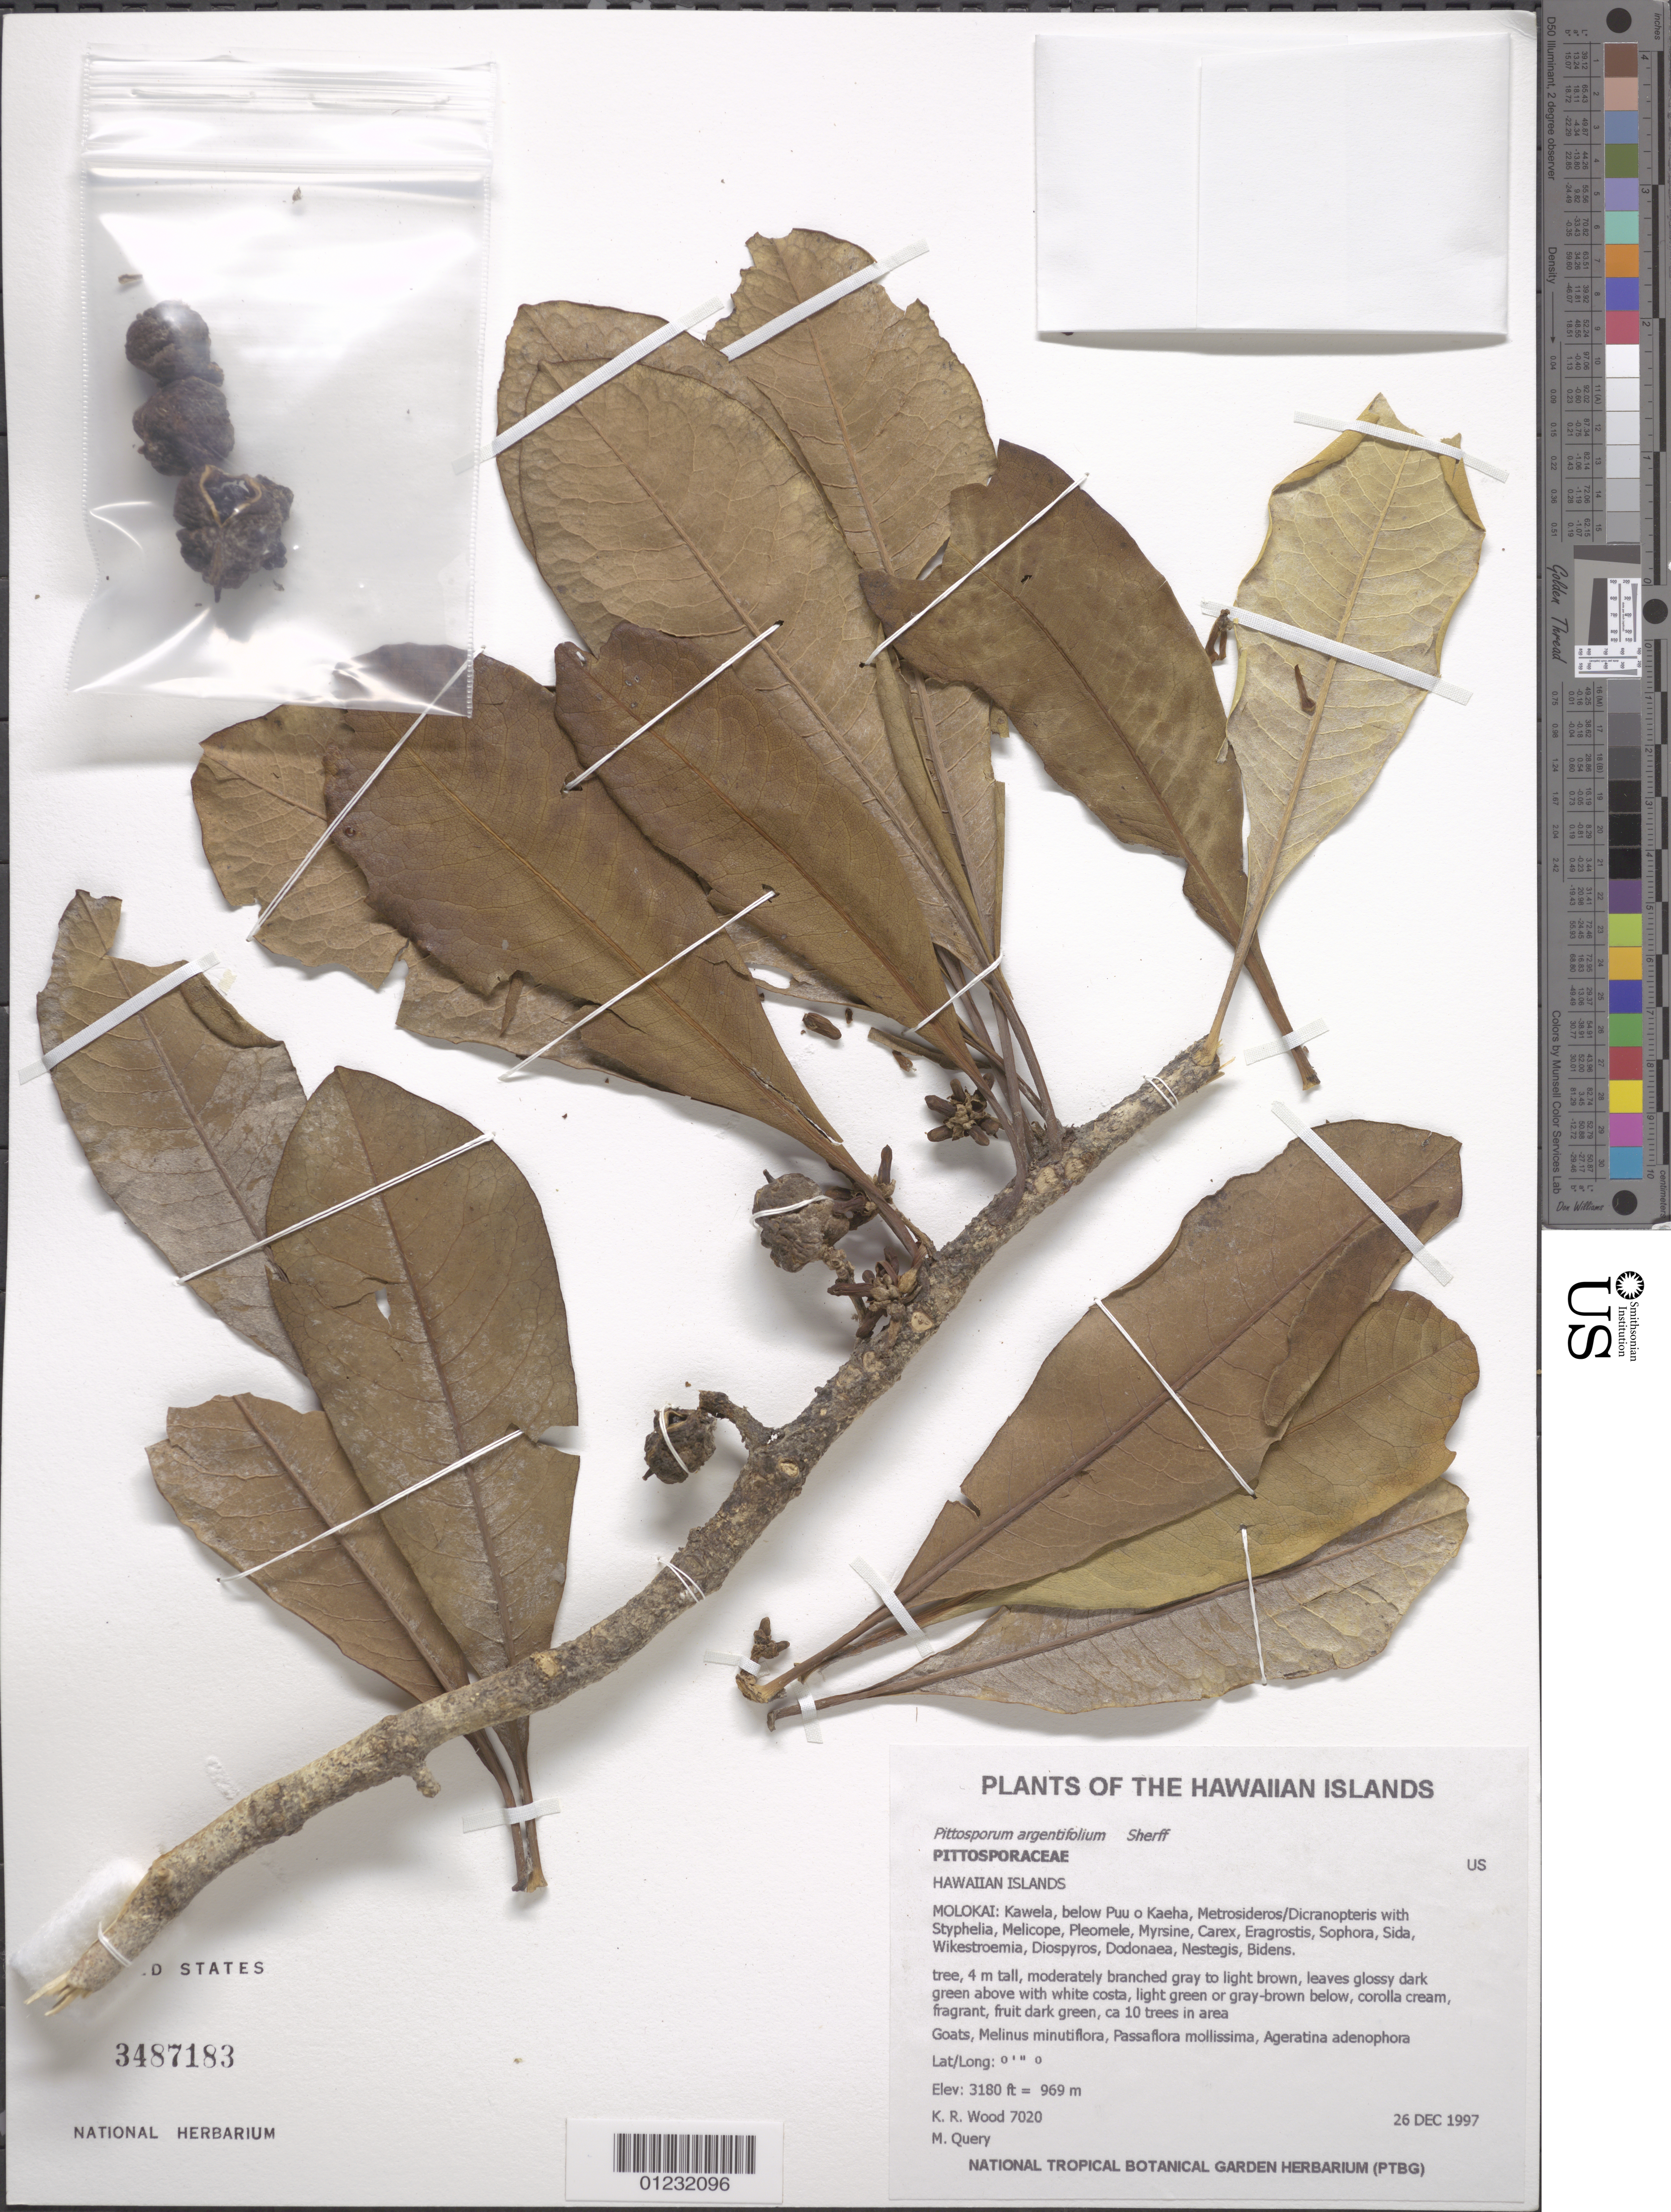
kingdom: Plantae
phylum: Tracheophyta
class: Magnoliopsida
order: Apiales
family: Pittosporaceae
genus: Pittosporum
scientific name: Pittosporum argentifolium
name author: Sherff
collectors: K. R. Wood & M. Query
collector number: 3171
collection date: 1997-12-26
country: United States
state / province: Hawaii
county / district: Maui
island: Moloka'i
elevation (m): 969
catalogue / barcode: US 3587183